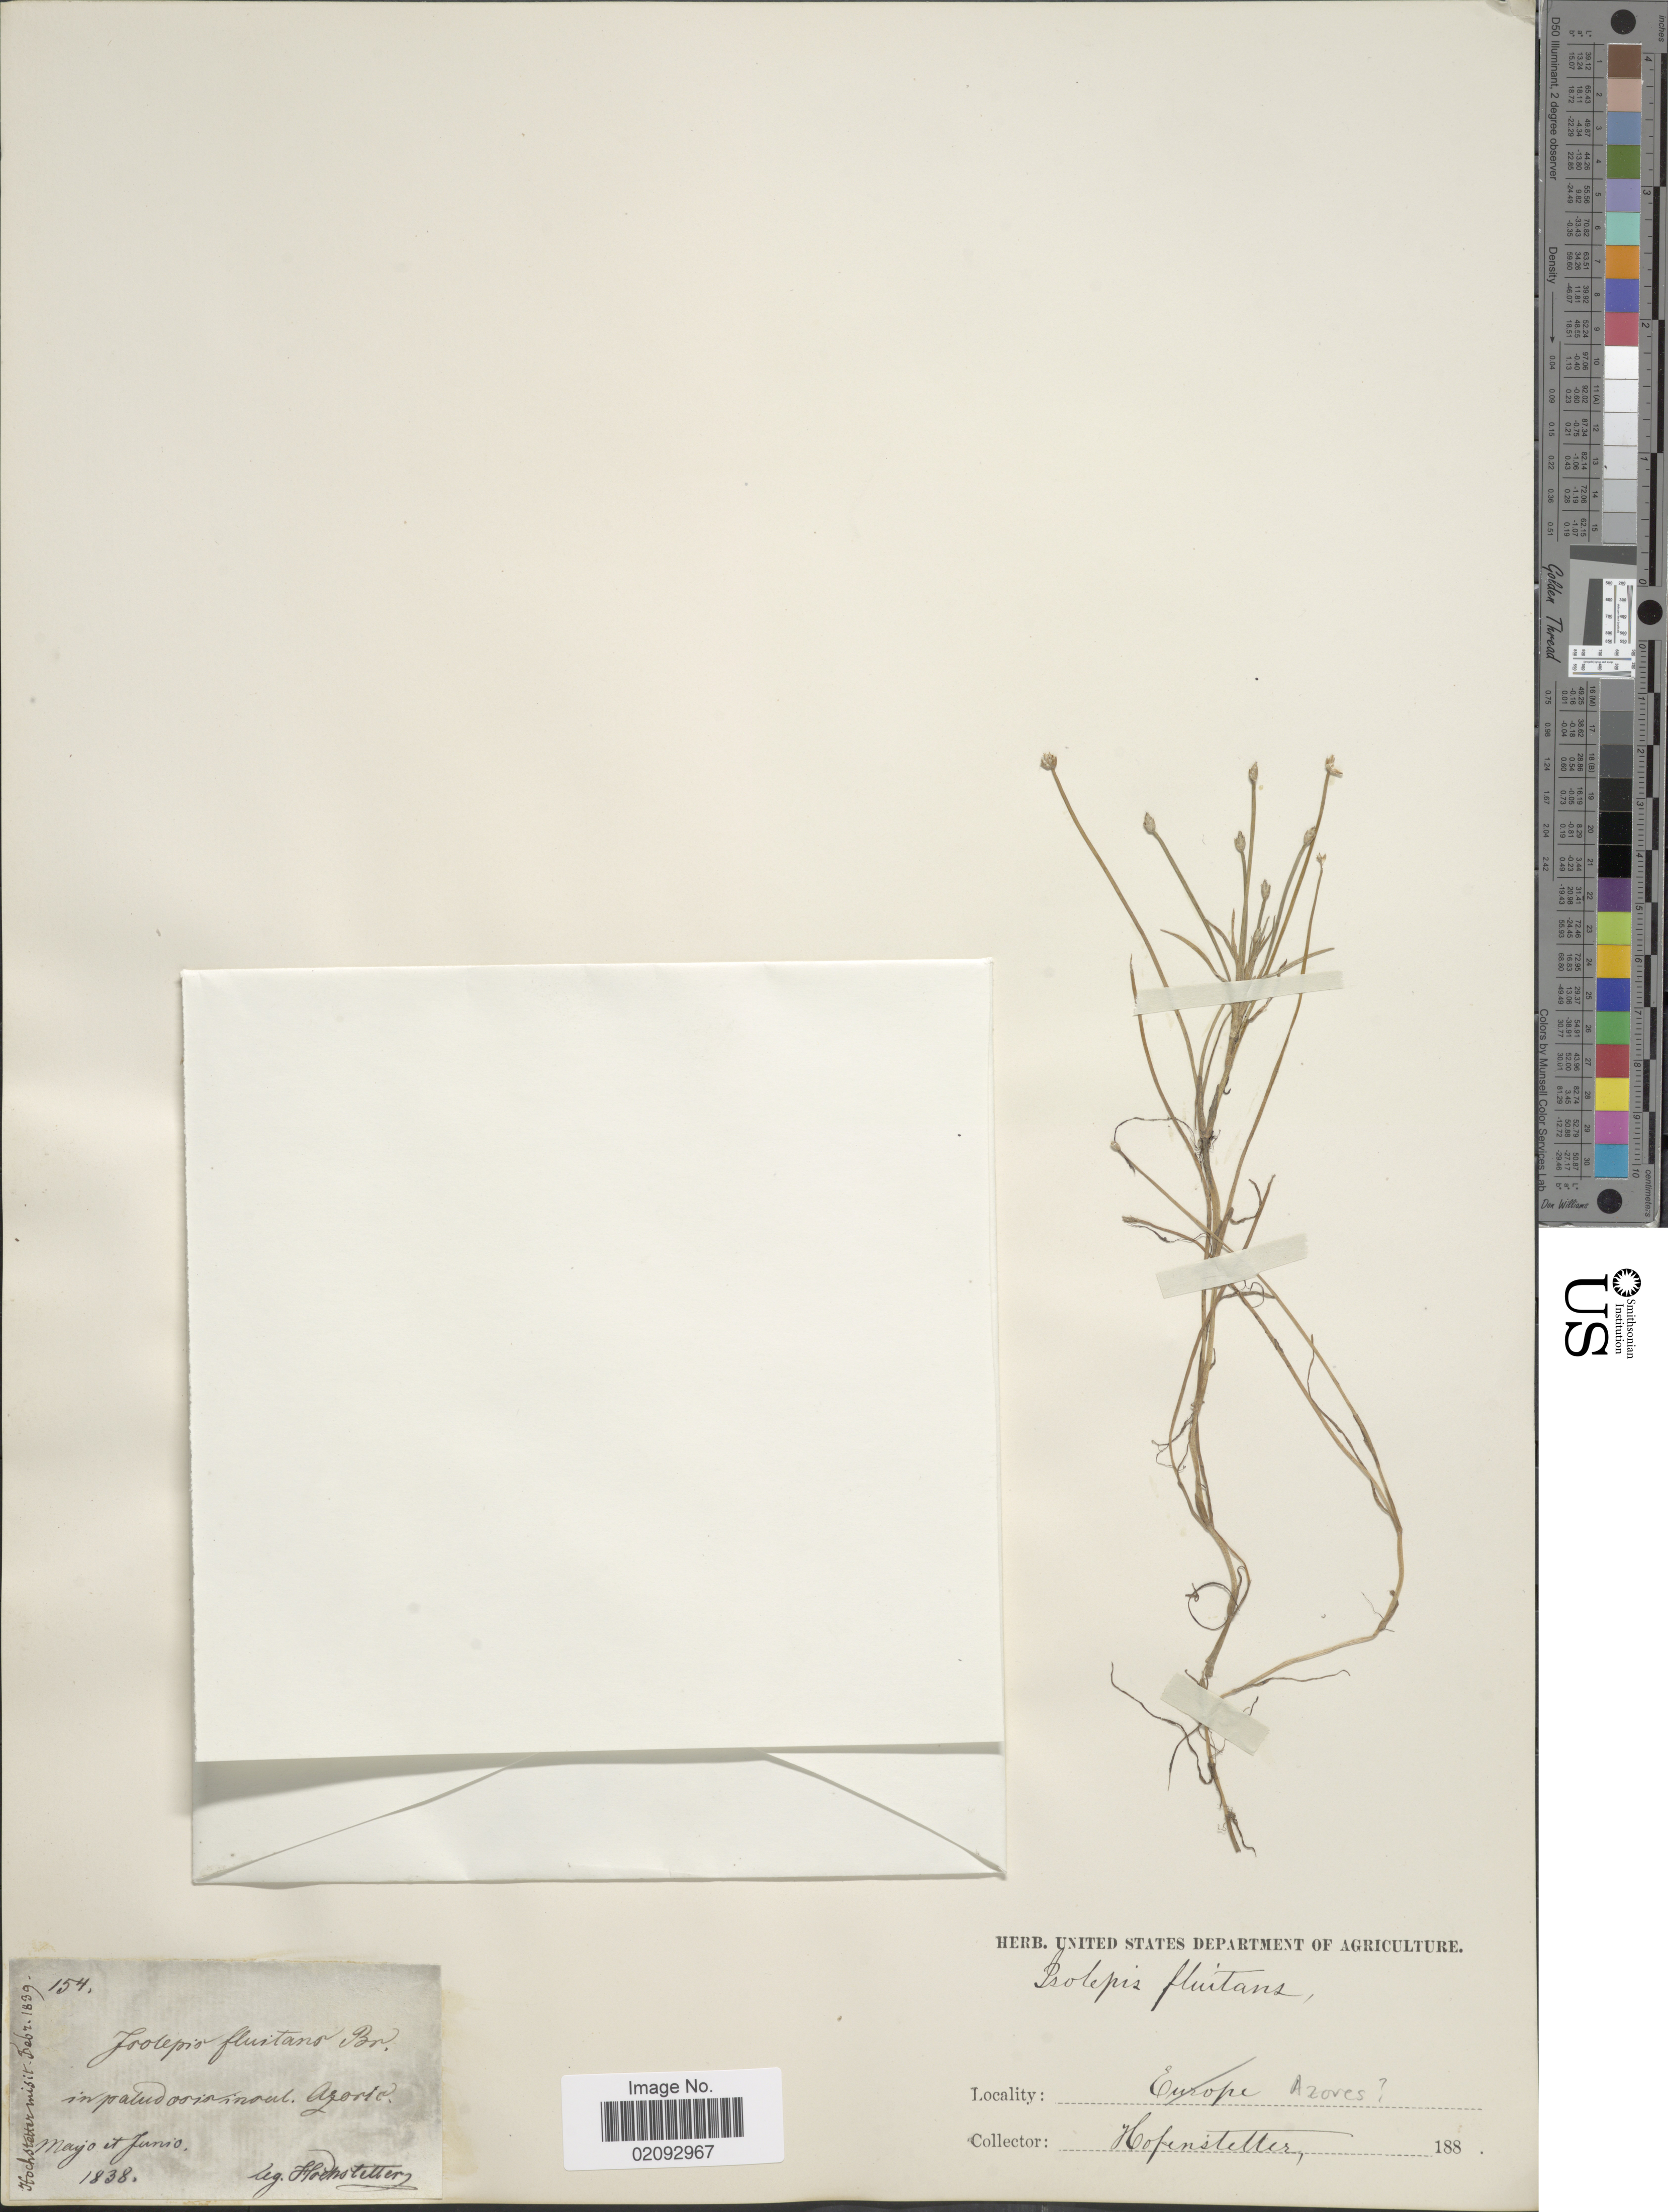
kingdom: Plantae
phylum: Tracheophyta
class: Liliopsida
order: Poales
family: Cyperaceae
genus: Isolepis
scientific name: Isolepis fluitans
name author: (L.) R. Br.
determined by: Strong, Mark T., (BOT), Smithsonian Institution - National Museum of Natural History (UNITED STATES)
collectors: -. Hochstetter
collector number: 154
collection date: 1838-05/1838-06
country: Portugal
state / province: Azores (Aut. Reg.)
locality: In palud [illegible text]